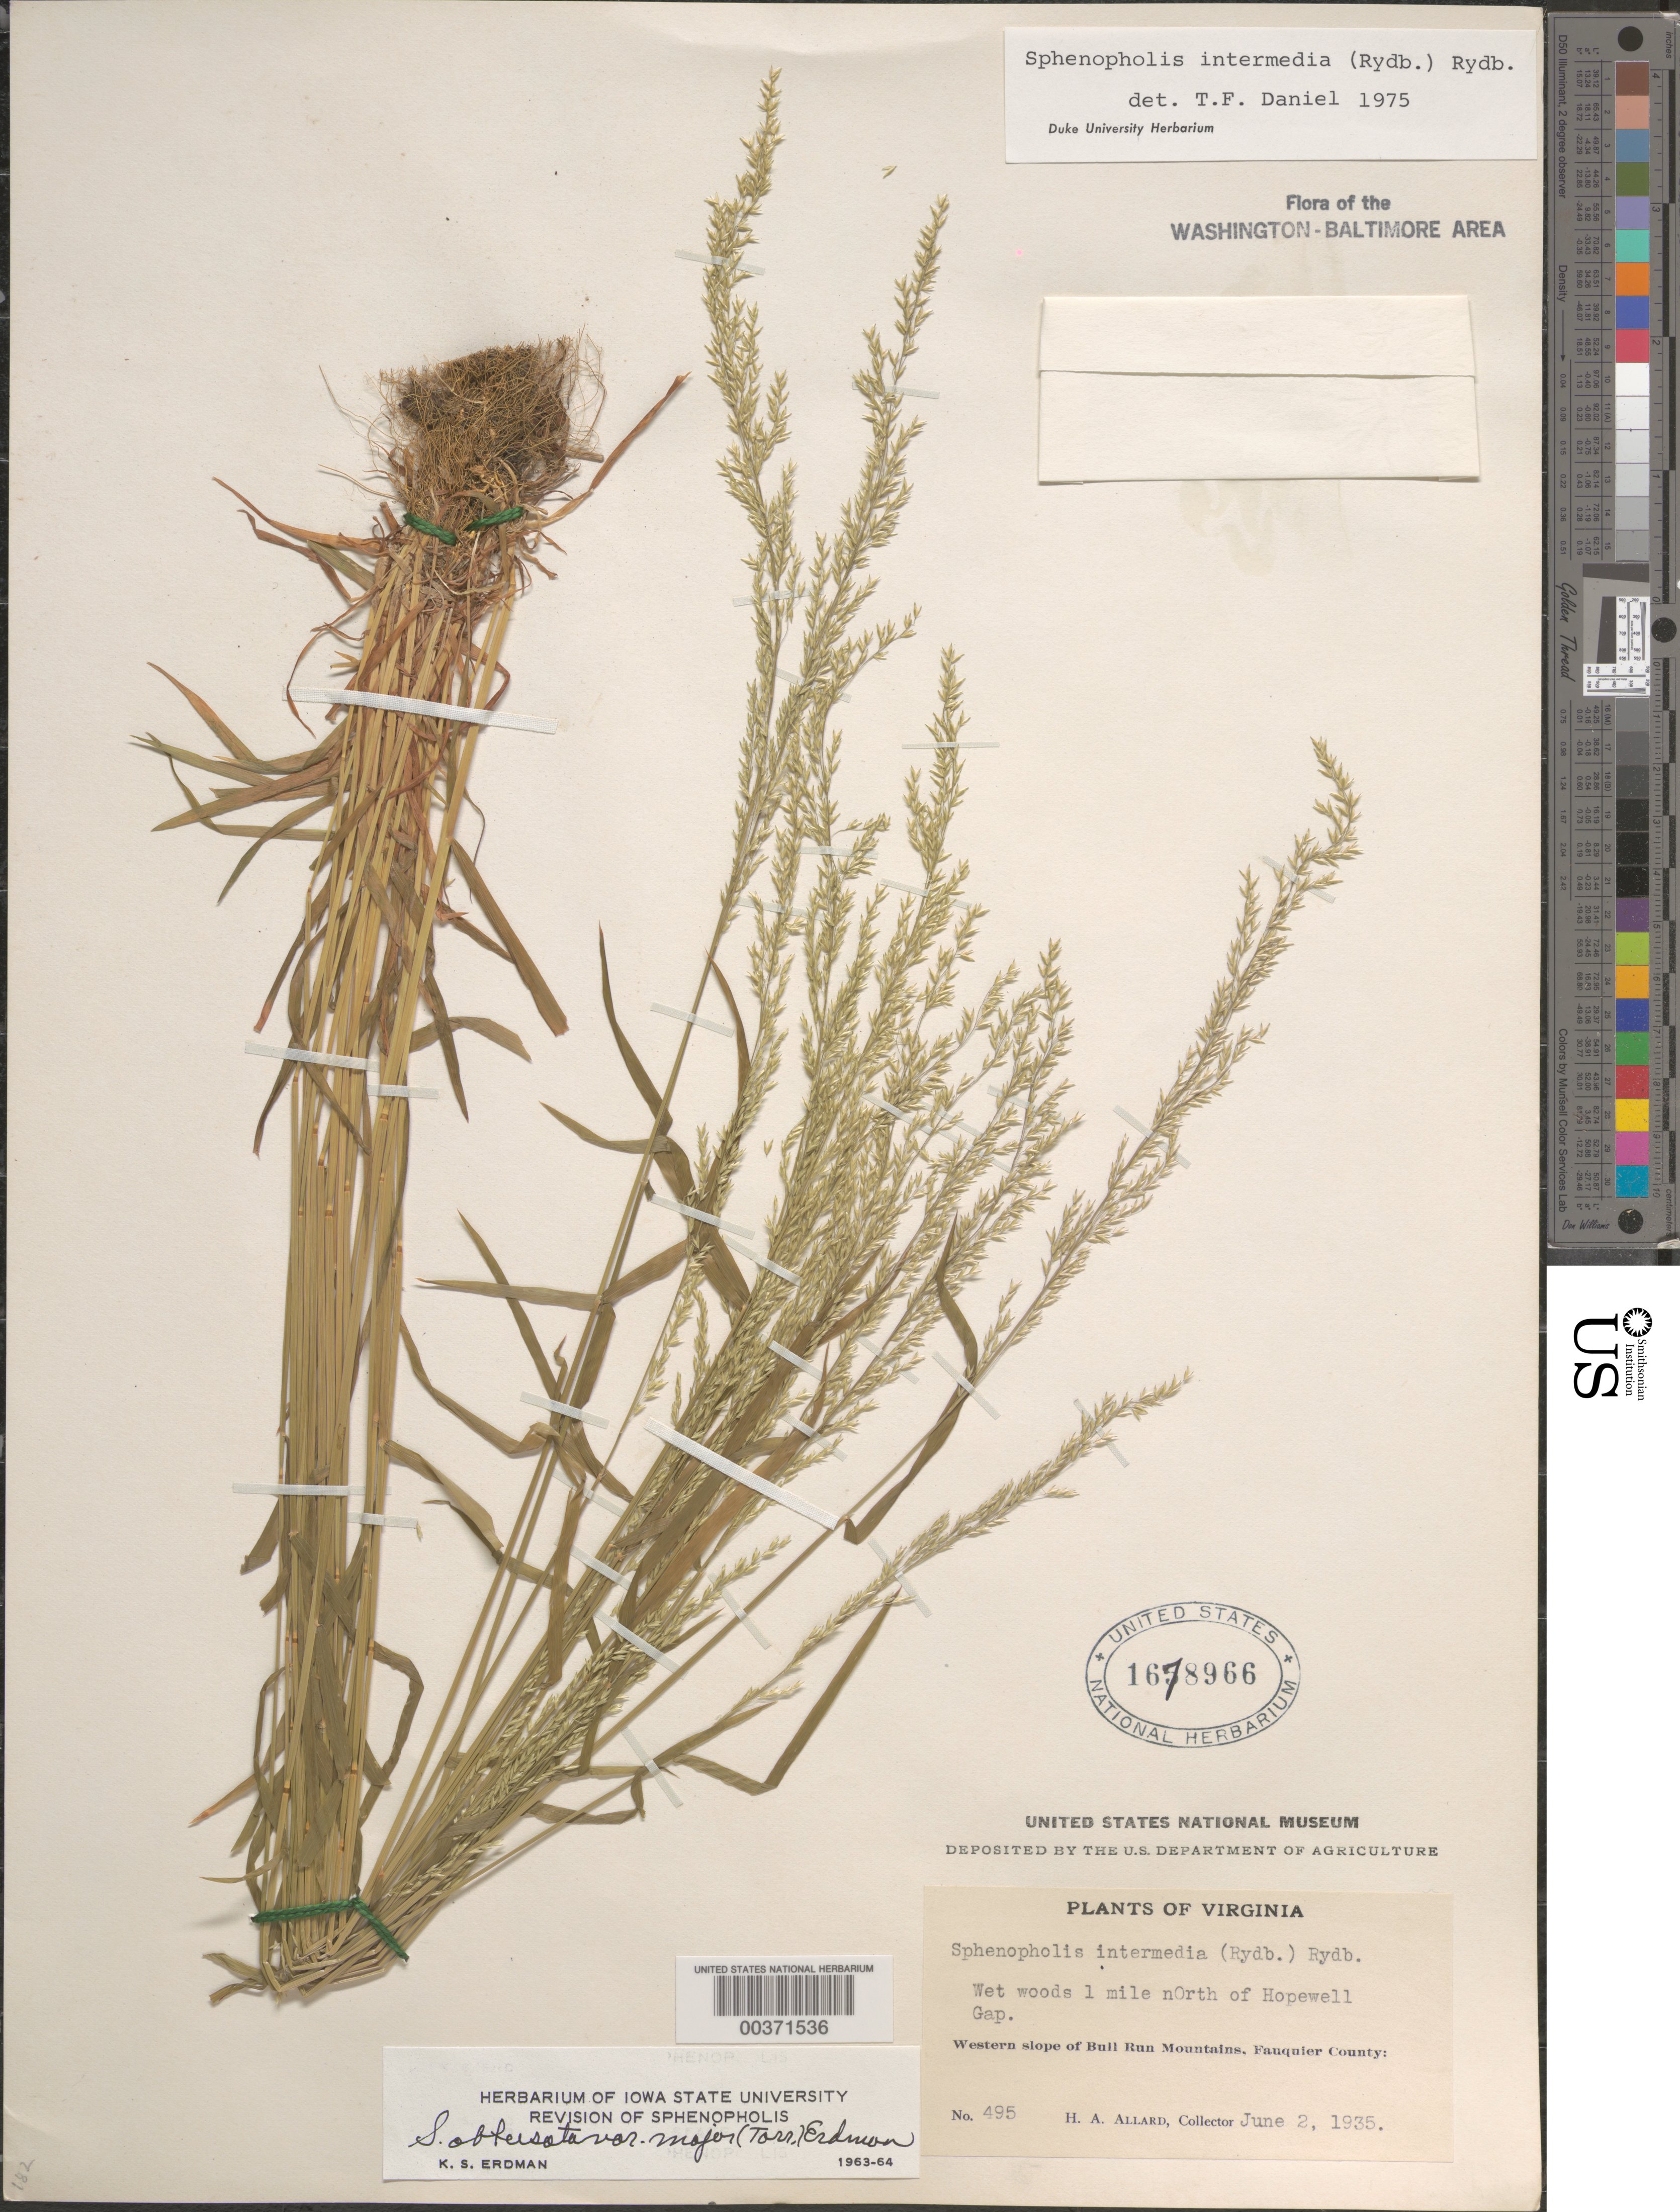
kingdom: Plantae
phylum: Tracheophyta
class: Liliopsida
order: Poales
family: Poaceae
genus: Sphenopholis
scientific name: Sphenopholis intermedia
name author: (Rydb.) Rydb.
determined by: Erdman, K. S.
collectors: H. A. Allard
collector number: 495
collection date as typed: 02 Jun 1935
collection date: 1935-06-02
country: United States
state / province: Virginia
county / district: Fauquier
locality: Western slope of Bull Run Mountain, 1 mile N of Hopewell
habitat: Wet woods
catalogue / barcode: US 1678966